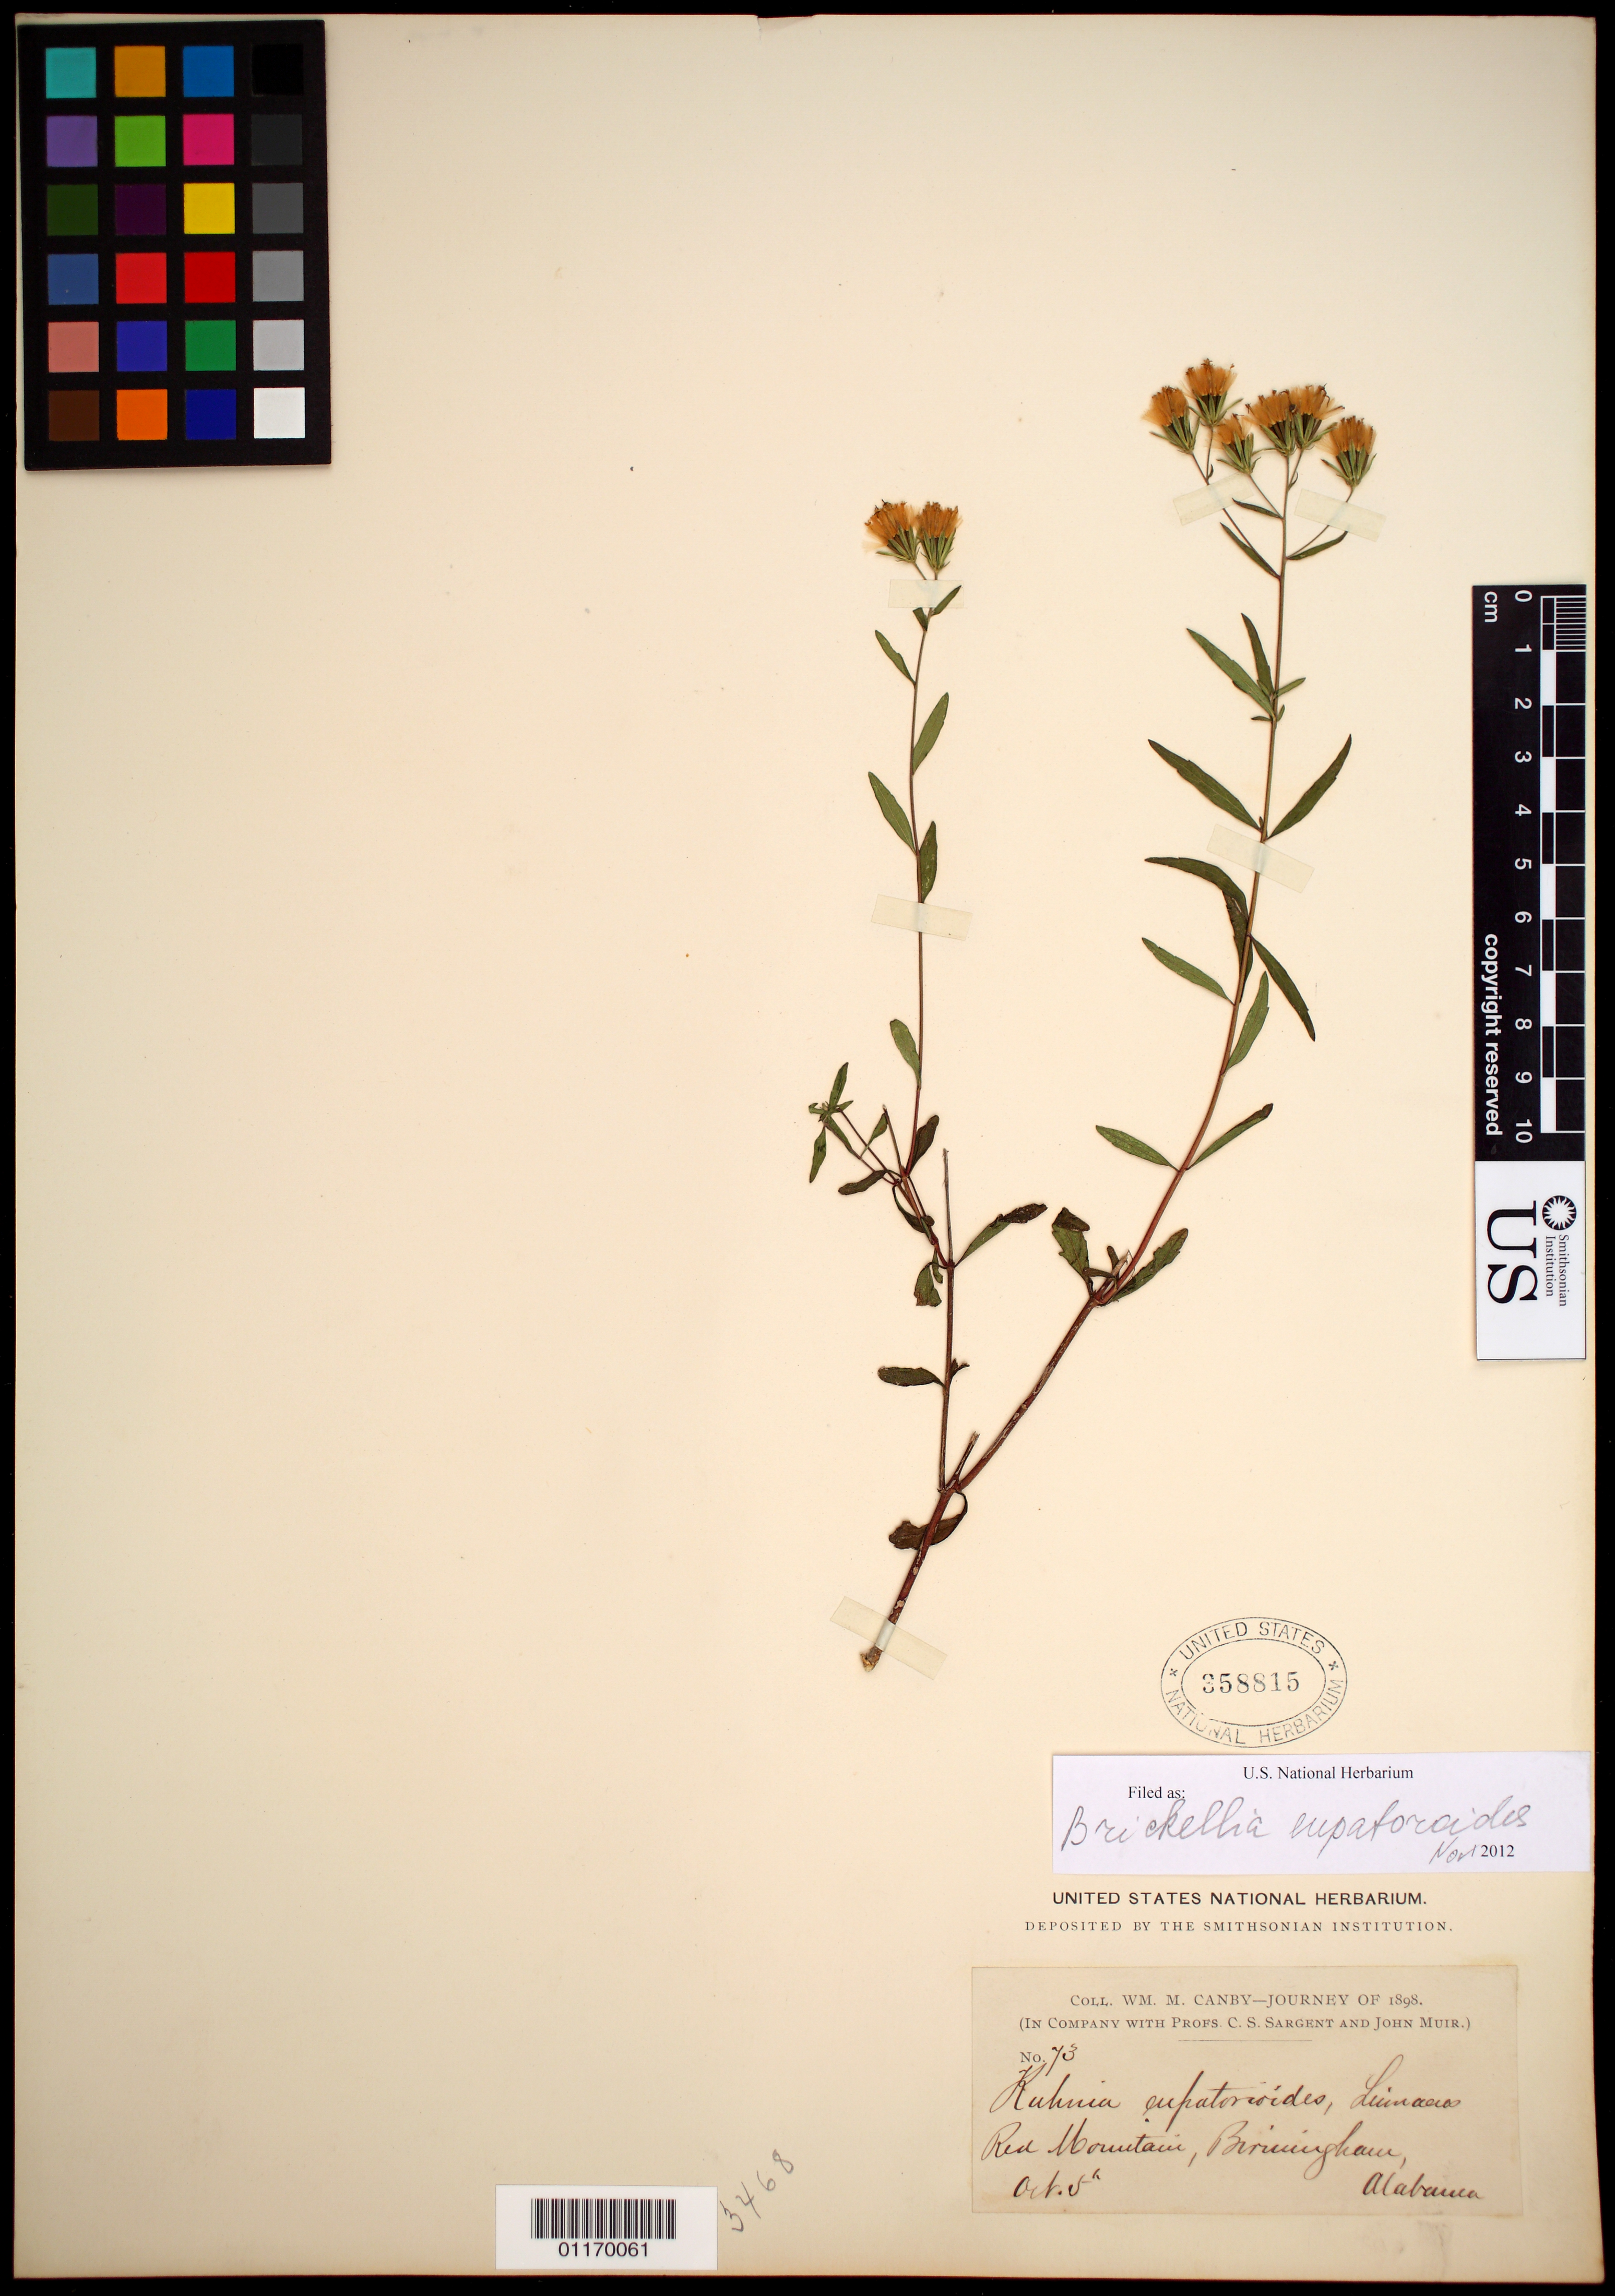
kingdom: Plantae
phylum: Tracheophyta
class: Magnoliopsida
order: Asterales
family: Asteraceae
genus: Brickellia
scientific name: Brickellia eupatorioides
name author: (L.) Shinners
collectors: W. M. Canby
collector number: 73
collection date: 1898-10-05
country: United States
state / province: Alabama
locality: Red Mountain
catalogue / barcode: US 358815